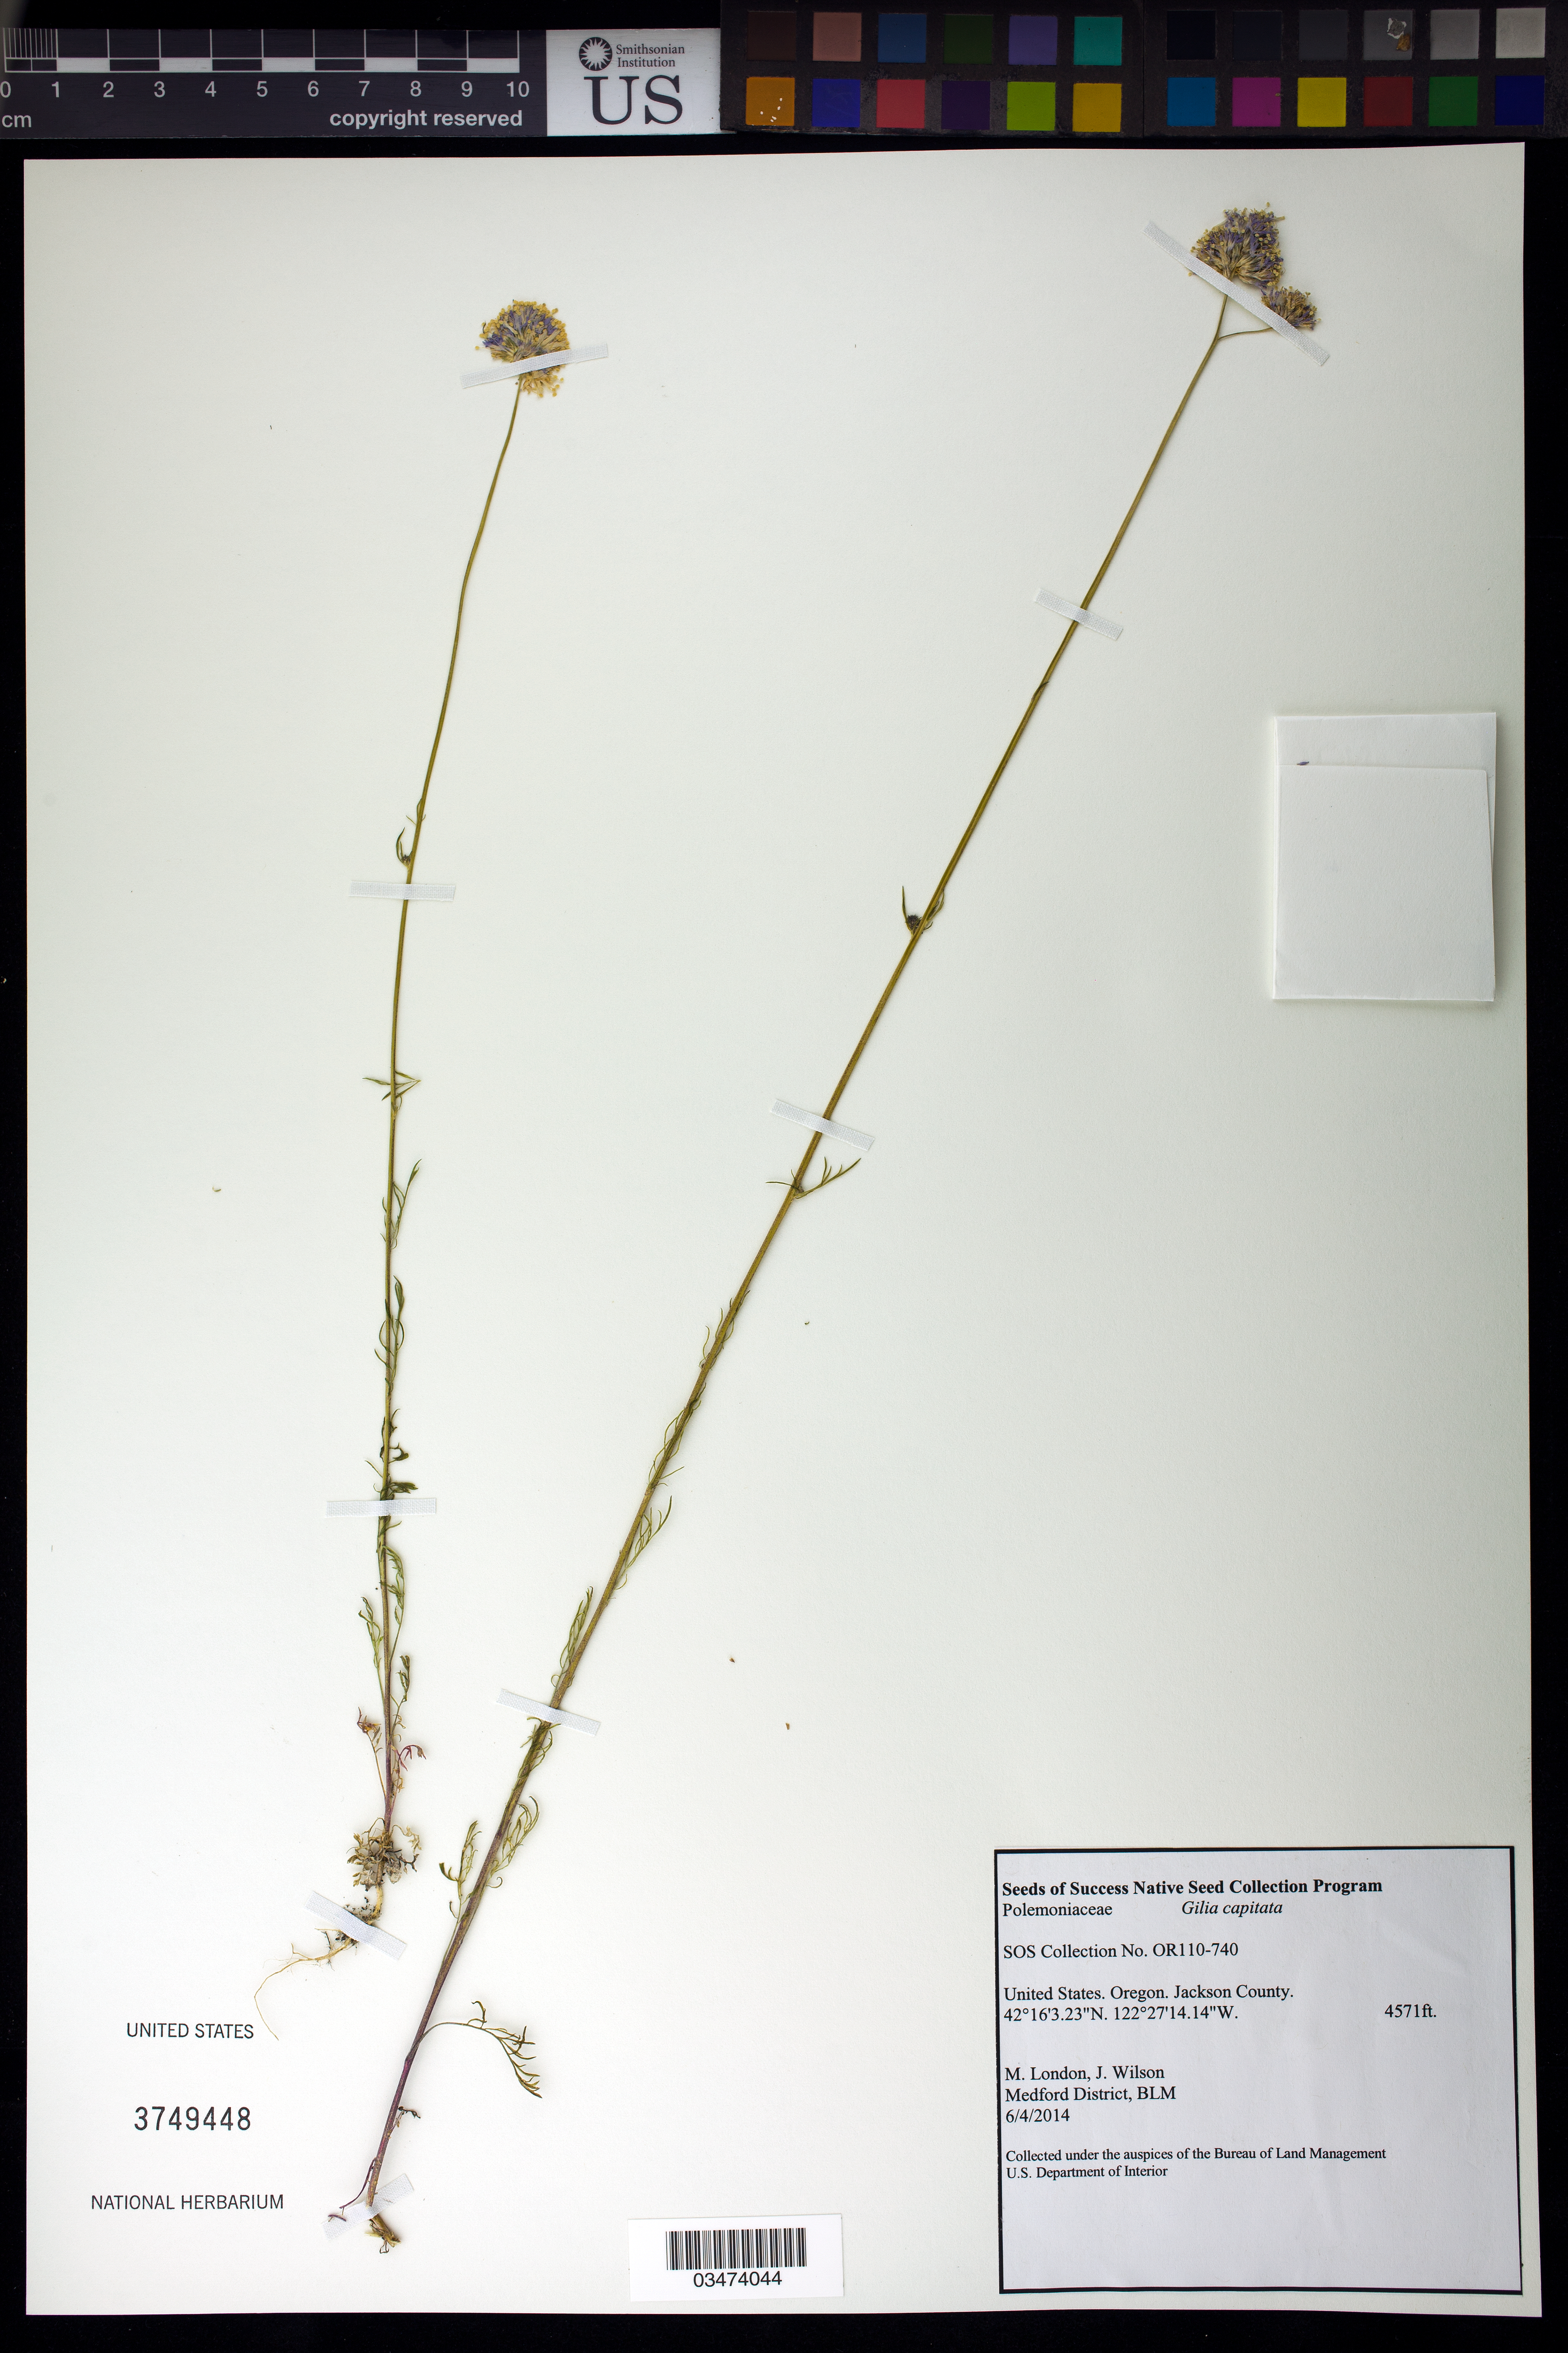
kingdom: Plantae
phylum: Tracheophyta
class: Magnoliopsida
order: Ericales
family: Polemoniaceae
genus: Gilia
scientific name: Gilia capitata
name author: Sims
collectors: M. London & J. Wilson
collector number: OR110-740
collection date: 2014-06-04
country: United States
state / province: Oregon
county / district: Jackson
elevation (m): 1393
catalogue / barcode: US 3749448